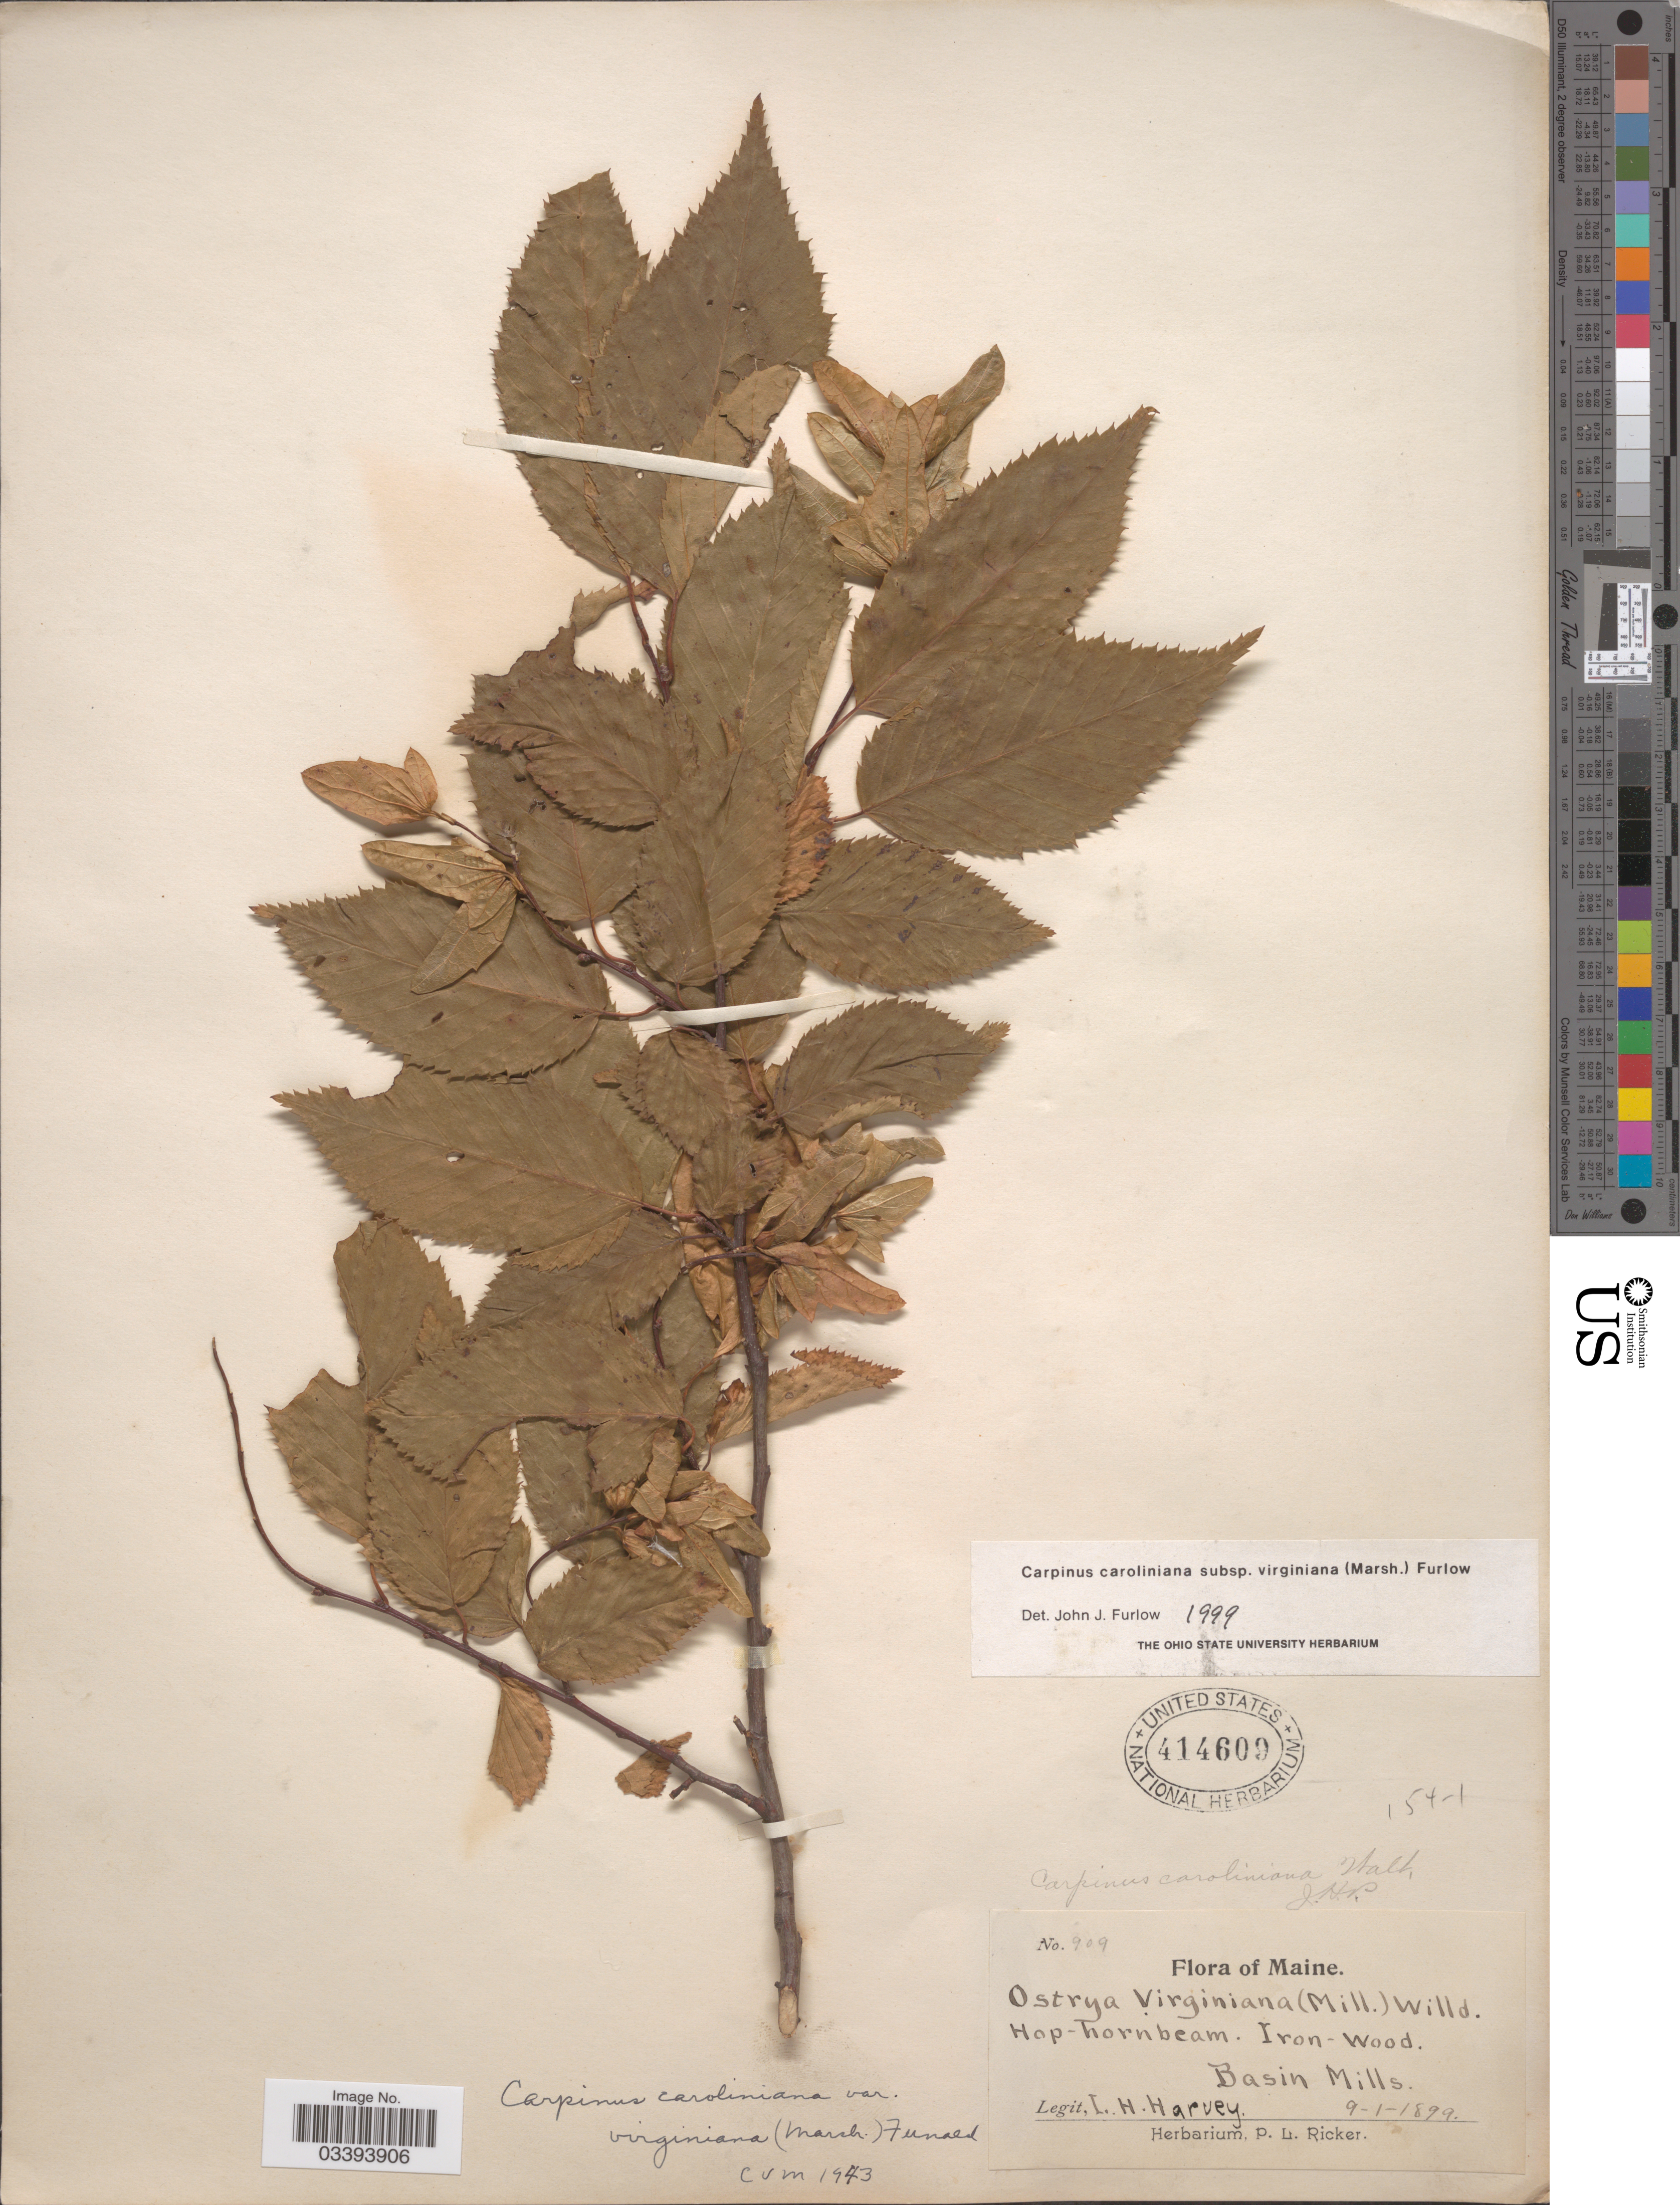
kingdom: Plantae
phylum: Tracheophyta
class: Magnoliopsida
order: Fagales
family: Betulaceae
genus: Carpinus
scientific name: Carpinus caroliniana subsp. virginiana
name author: (Marshall) Furlow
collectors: L. H. Harvey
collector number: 909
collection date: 1899-09-01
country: United States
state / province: Maine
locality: Iron-wood. [unsure placement] Basin Mills.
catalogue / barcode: US 414609